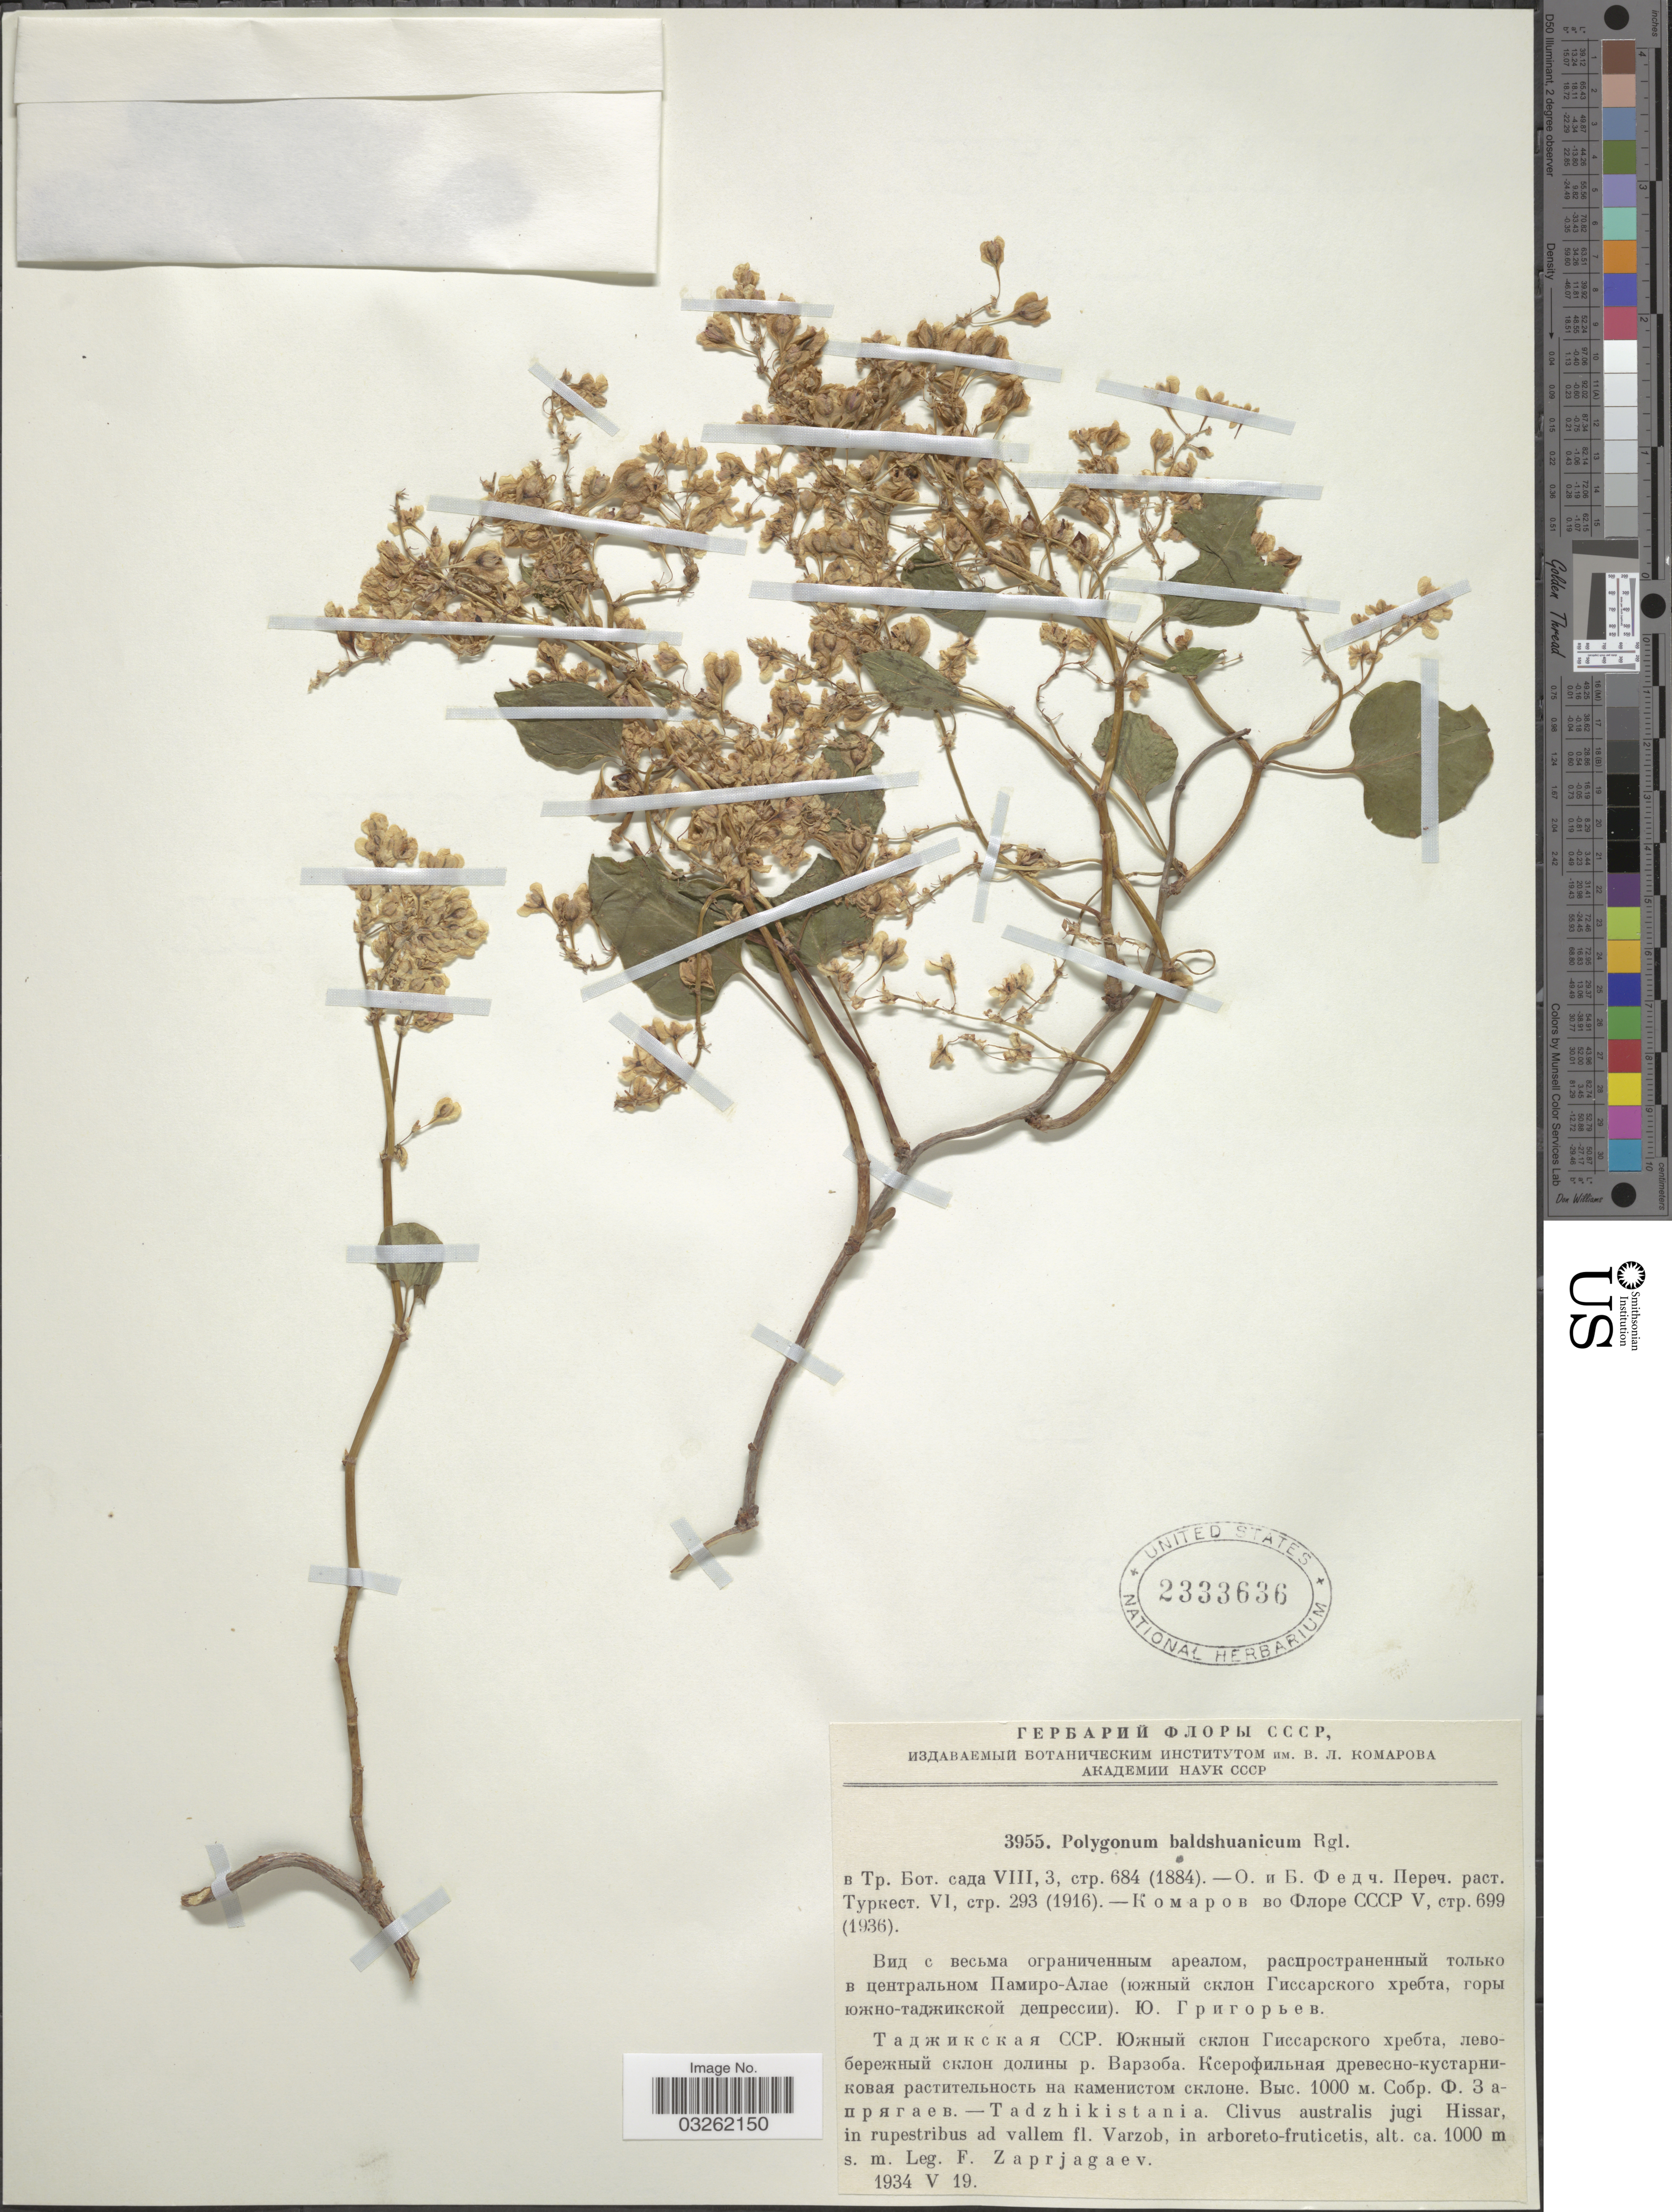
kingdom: Plantae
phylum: Tracheophyta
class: Magnoliopsida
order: Caryophyllales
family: Polygonaceae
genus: Fallopia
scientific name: Fallopia baldschuanica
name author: (Regel) Holub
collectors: F. Zaprjagaev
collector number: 3955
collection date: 1934-05-19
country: Tajikistan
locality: Tadzhikistania. Clivus australis jugi Hissar, in rupestribus ad vallem fl. Varzob.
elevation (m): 1000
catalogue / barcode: US 2333636